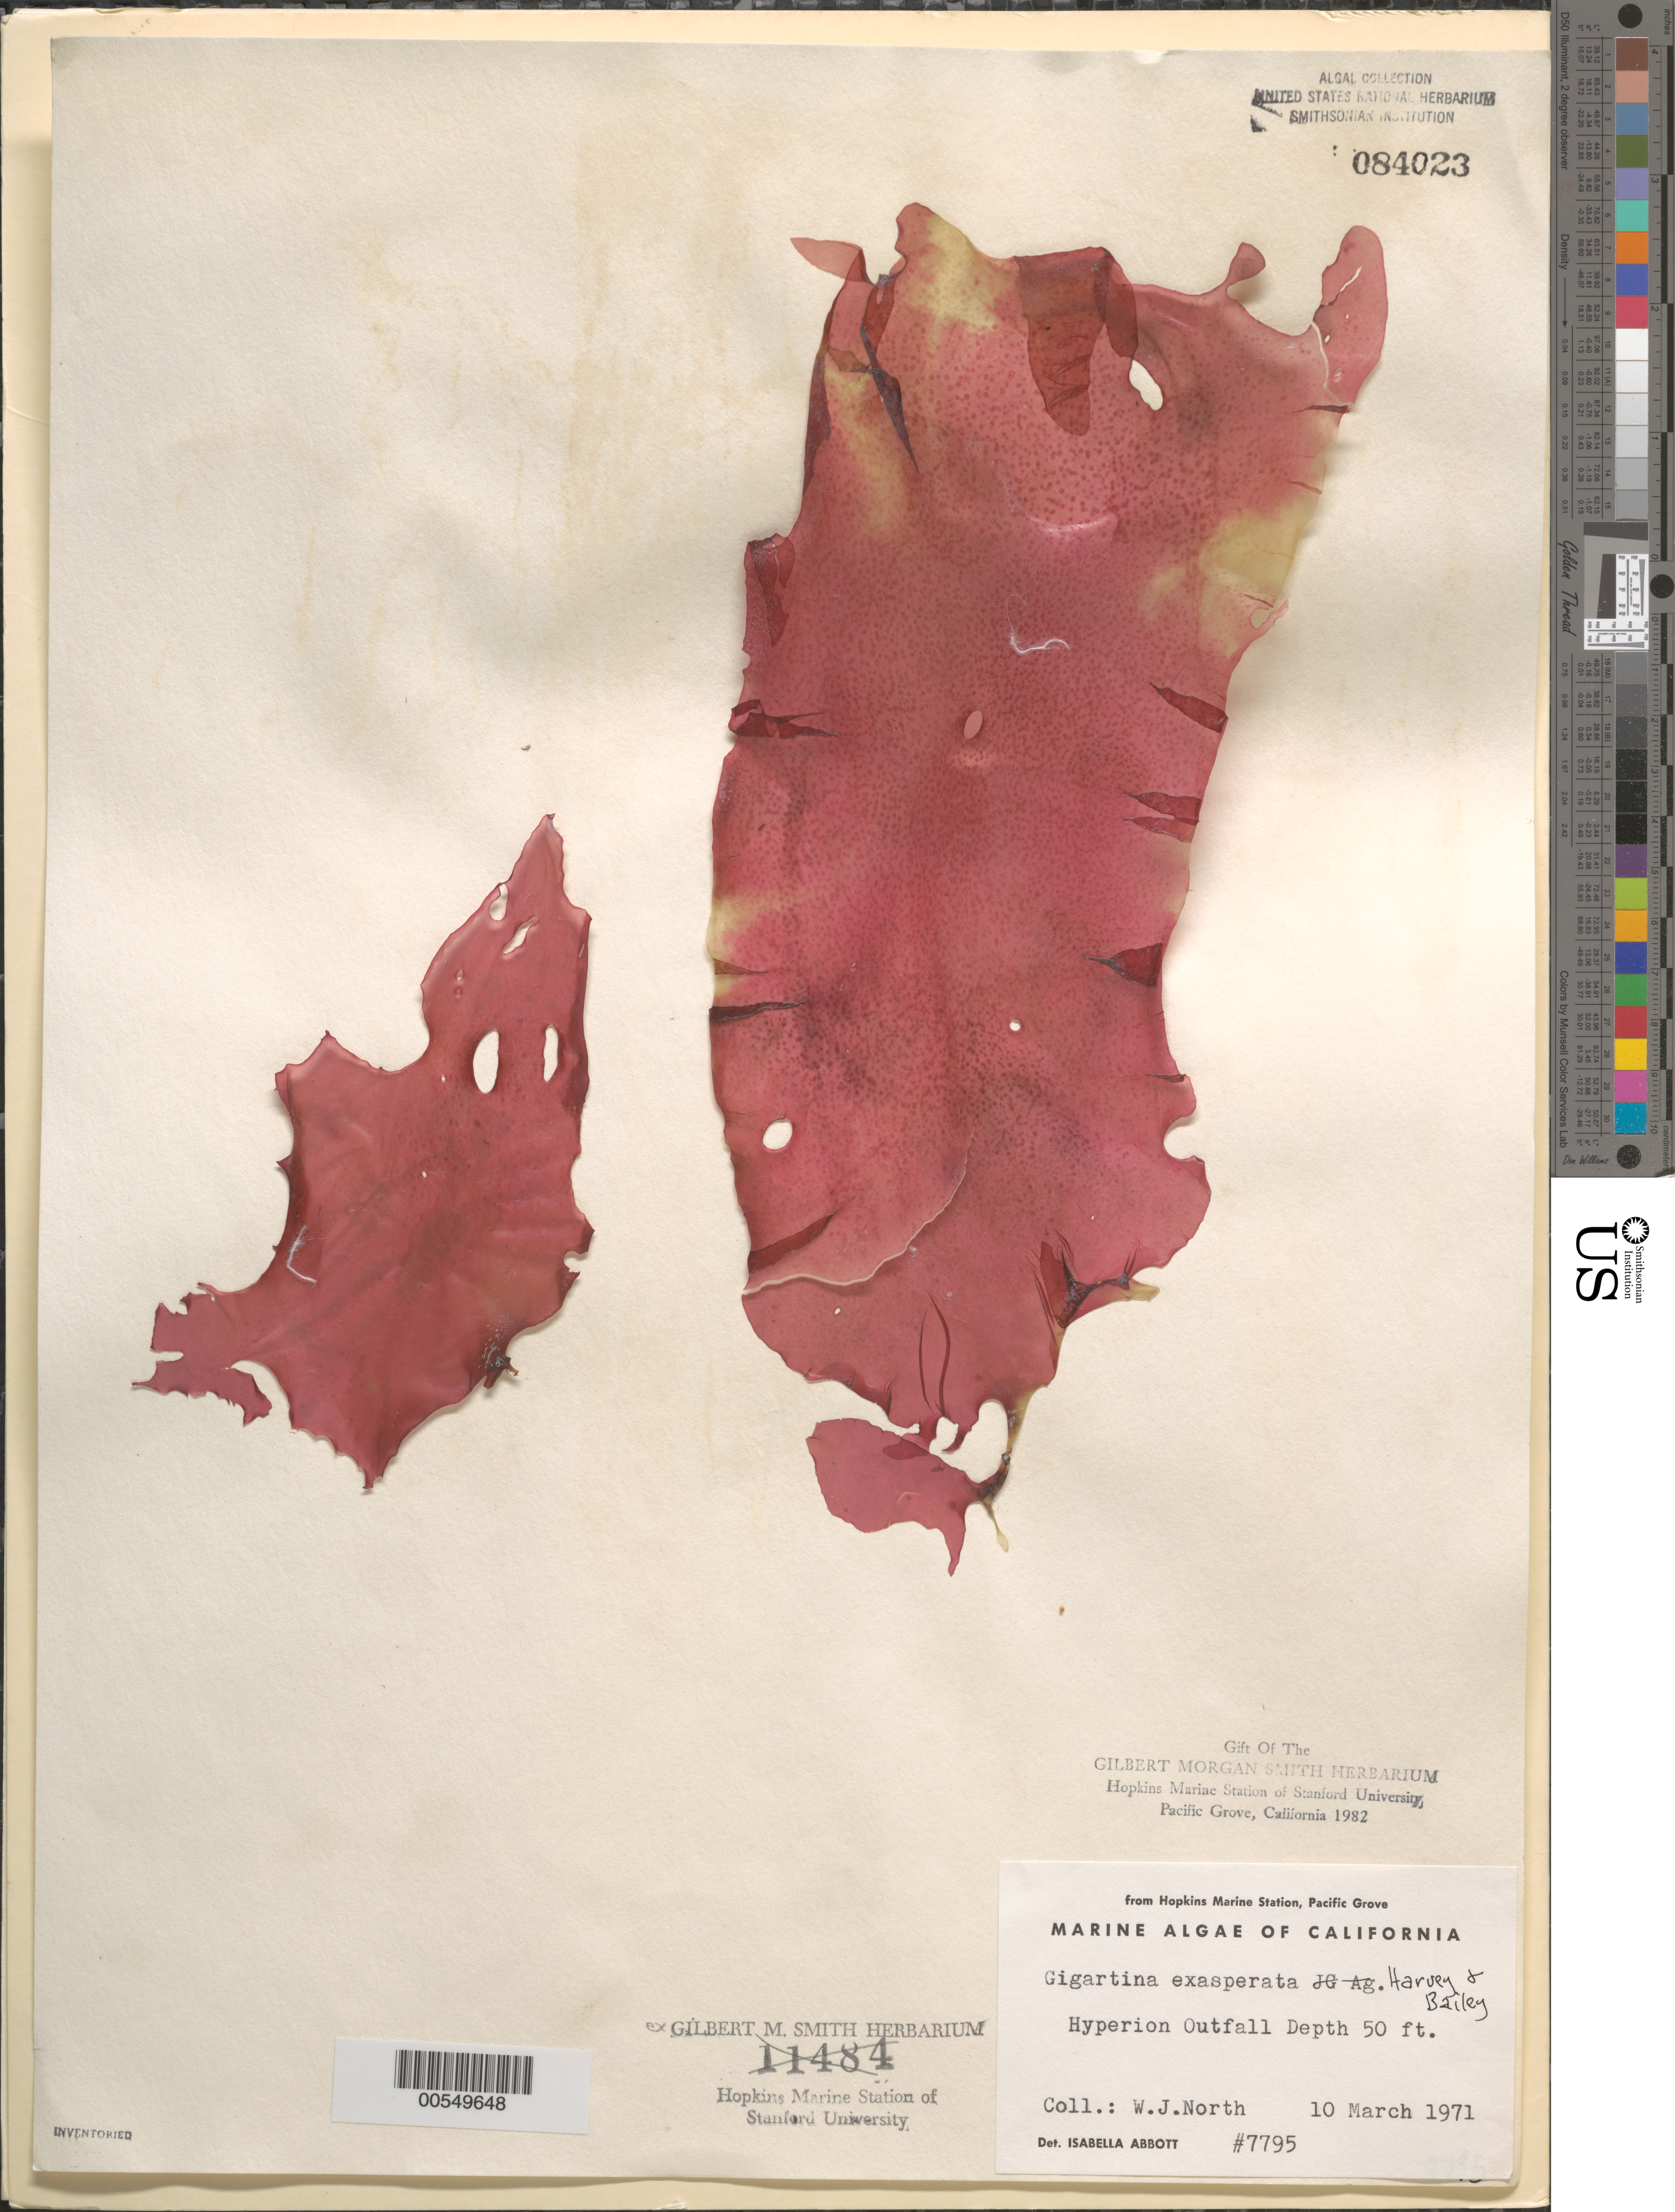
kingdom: Plantae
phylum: Rhodophyta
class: Florideophyceae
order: Gigartinales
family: Gigartinaceae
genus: Chondracanthus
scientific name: Chondracanthus exasperatus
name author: (Harv. & J. Bailey) J.R. Hughey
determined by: Algae name updating Project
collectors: W. North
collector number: IAA 7795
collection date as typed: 10 Mar 1971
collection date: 1971-03-10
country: United States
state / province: California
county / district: Los Angeles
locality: Hyperion Outfall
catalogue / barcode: US 84023